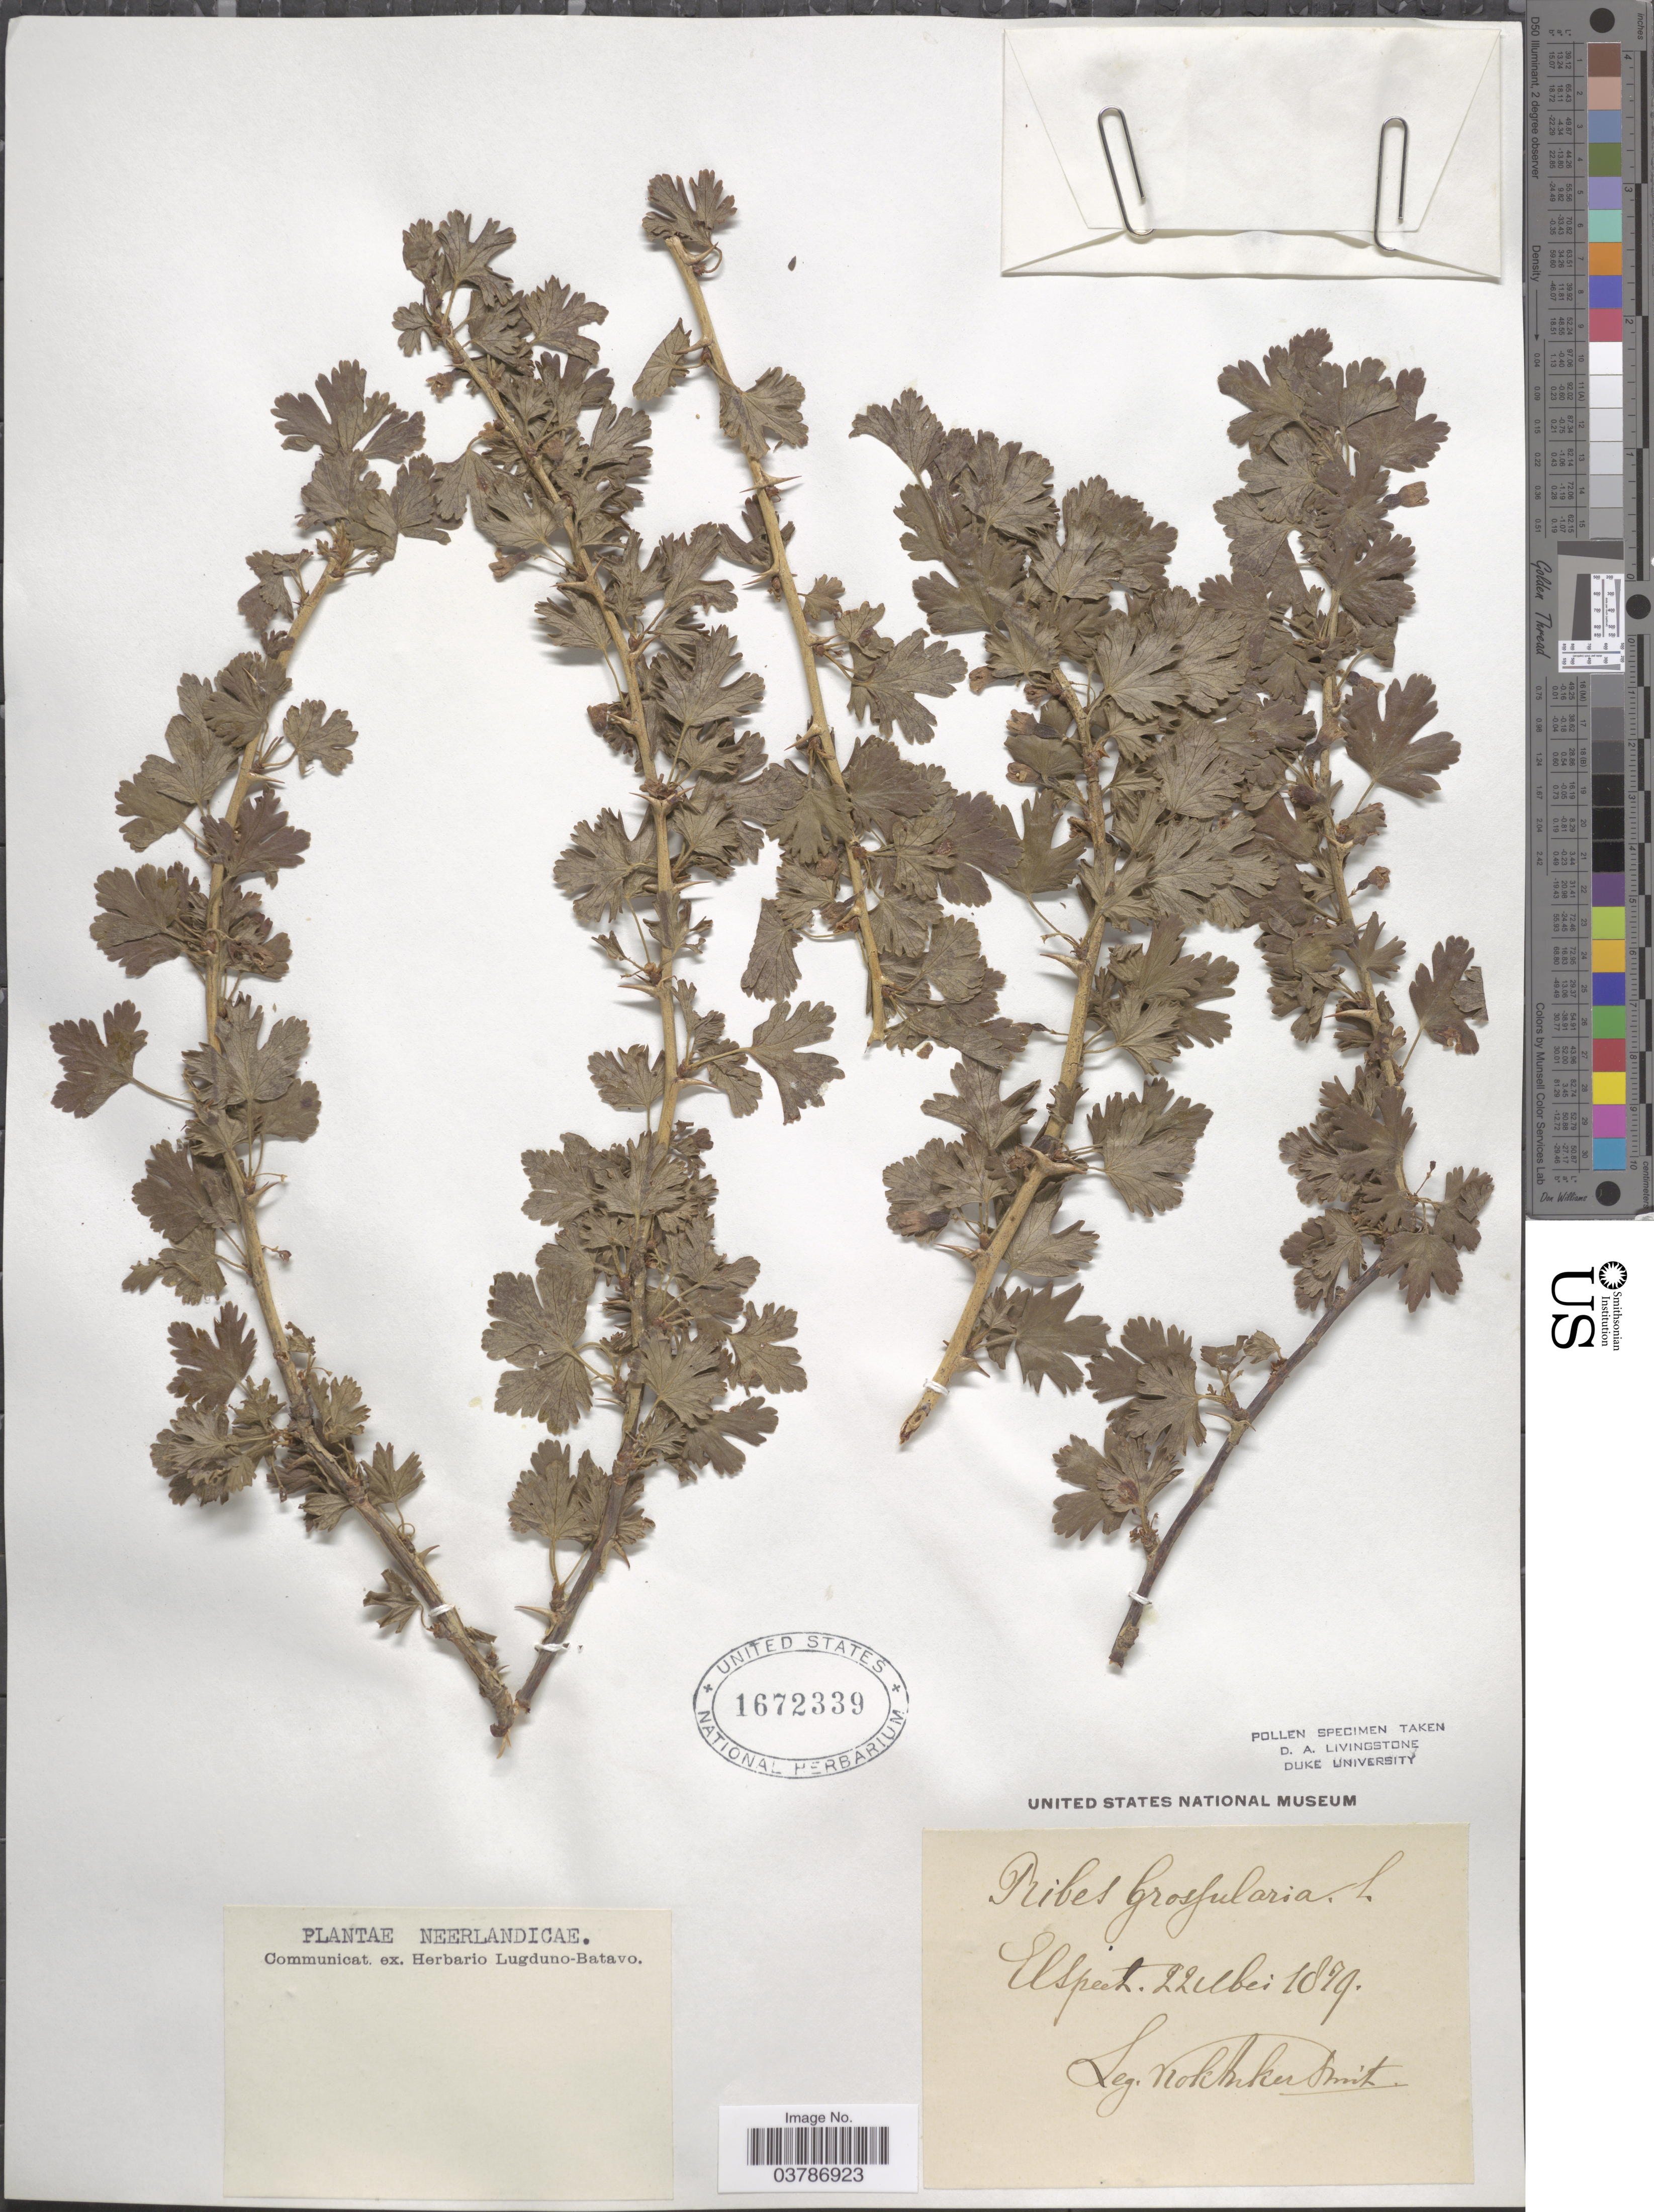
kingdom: Plantae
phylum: Tracheophyta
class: Magnoliopsida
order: Saxifragales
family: Grossulariaceae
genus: Ribes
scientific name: Ribes uva-crispa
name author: L.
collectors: Kok Ankersmit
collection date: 1879-05-22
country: Netherlands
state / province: Gelderland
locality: Neerlandicae. Elspeet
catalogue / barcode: US 1672339